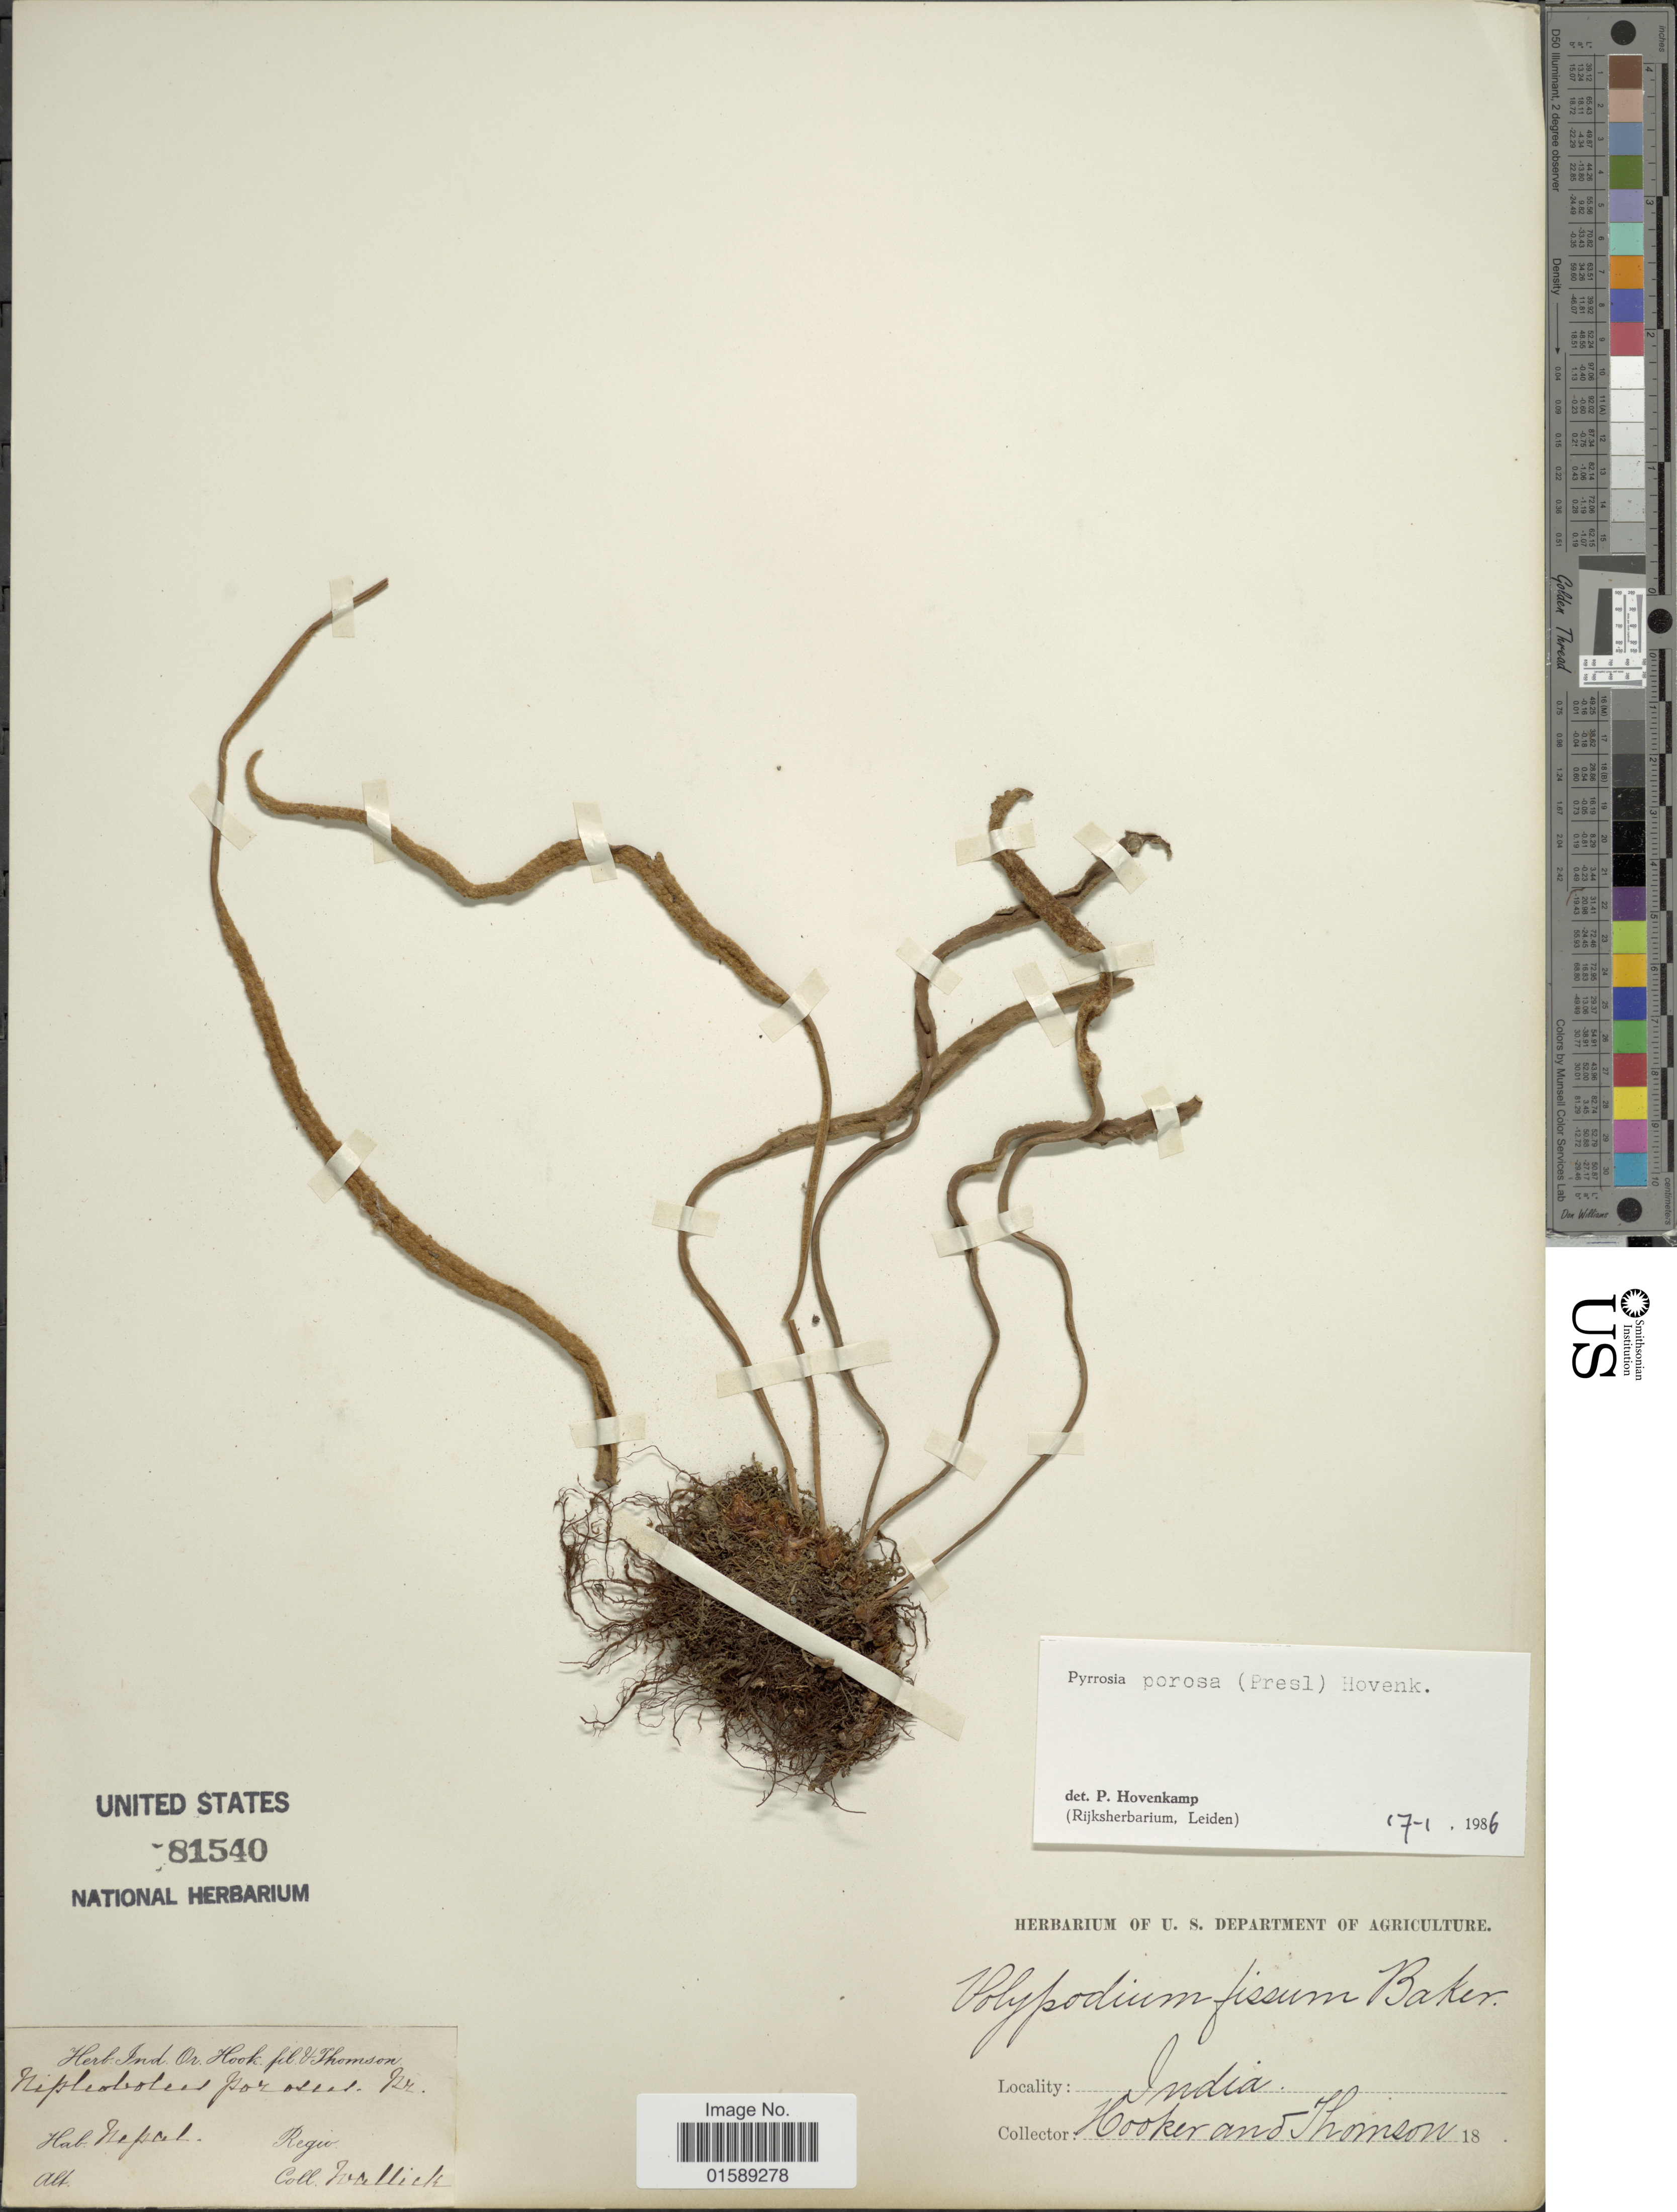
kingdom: Plantae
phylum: Tracheophyta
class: Polypodiopsida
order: Polypodiales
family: Polypodiaceae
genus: Pyrrosia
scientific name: Pyrrosia porosa var. porosa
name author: (C. Presl) Hovenkamp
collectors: -- Wallich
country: Nepal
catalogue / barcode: US 81540-2